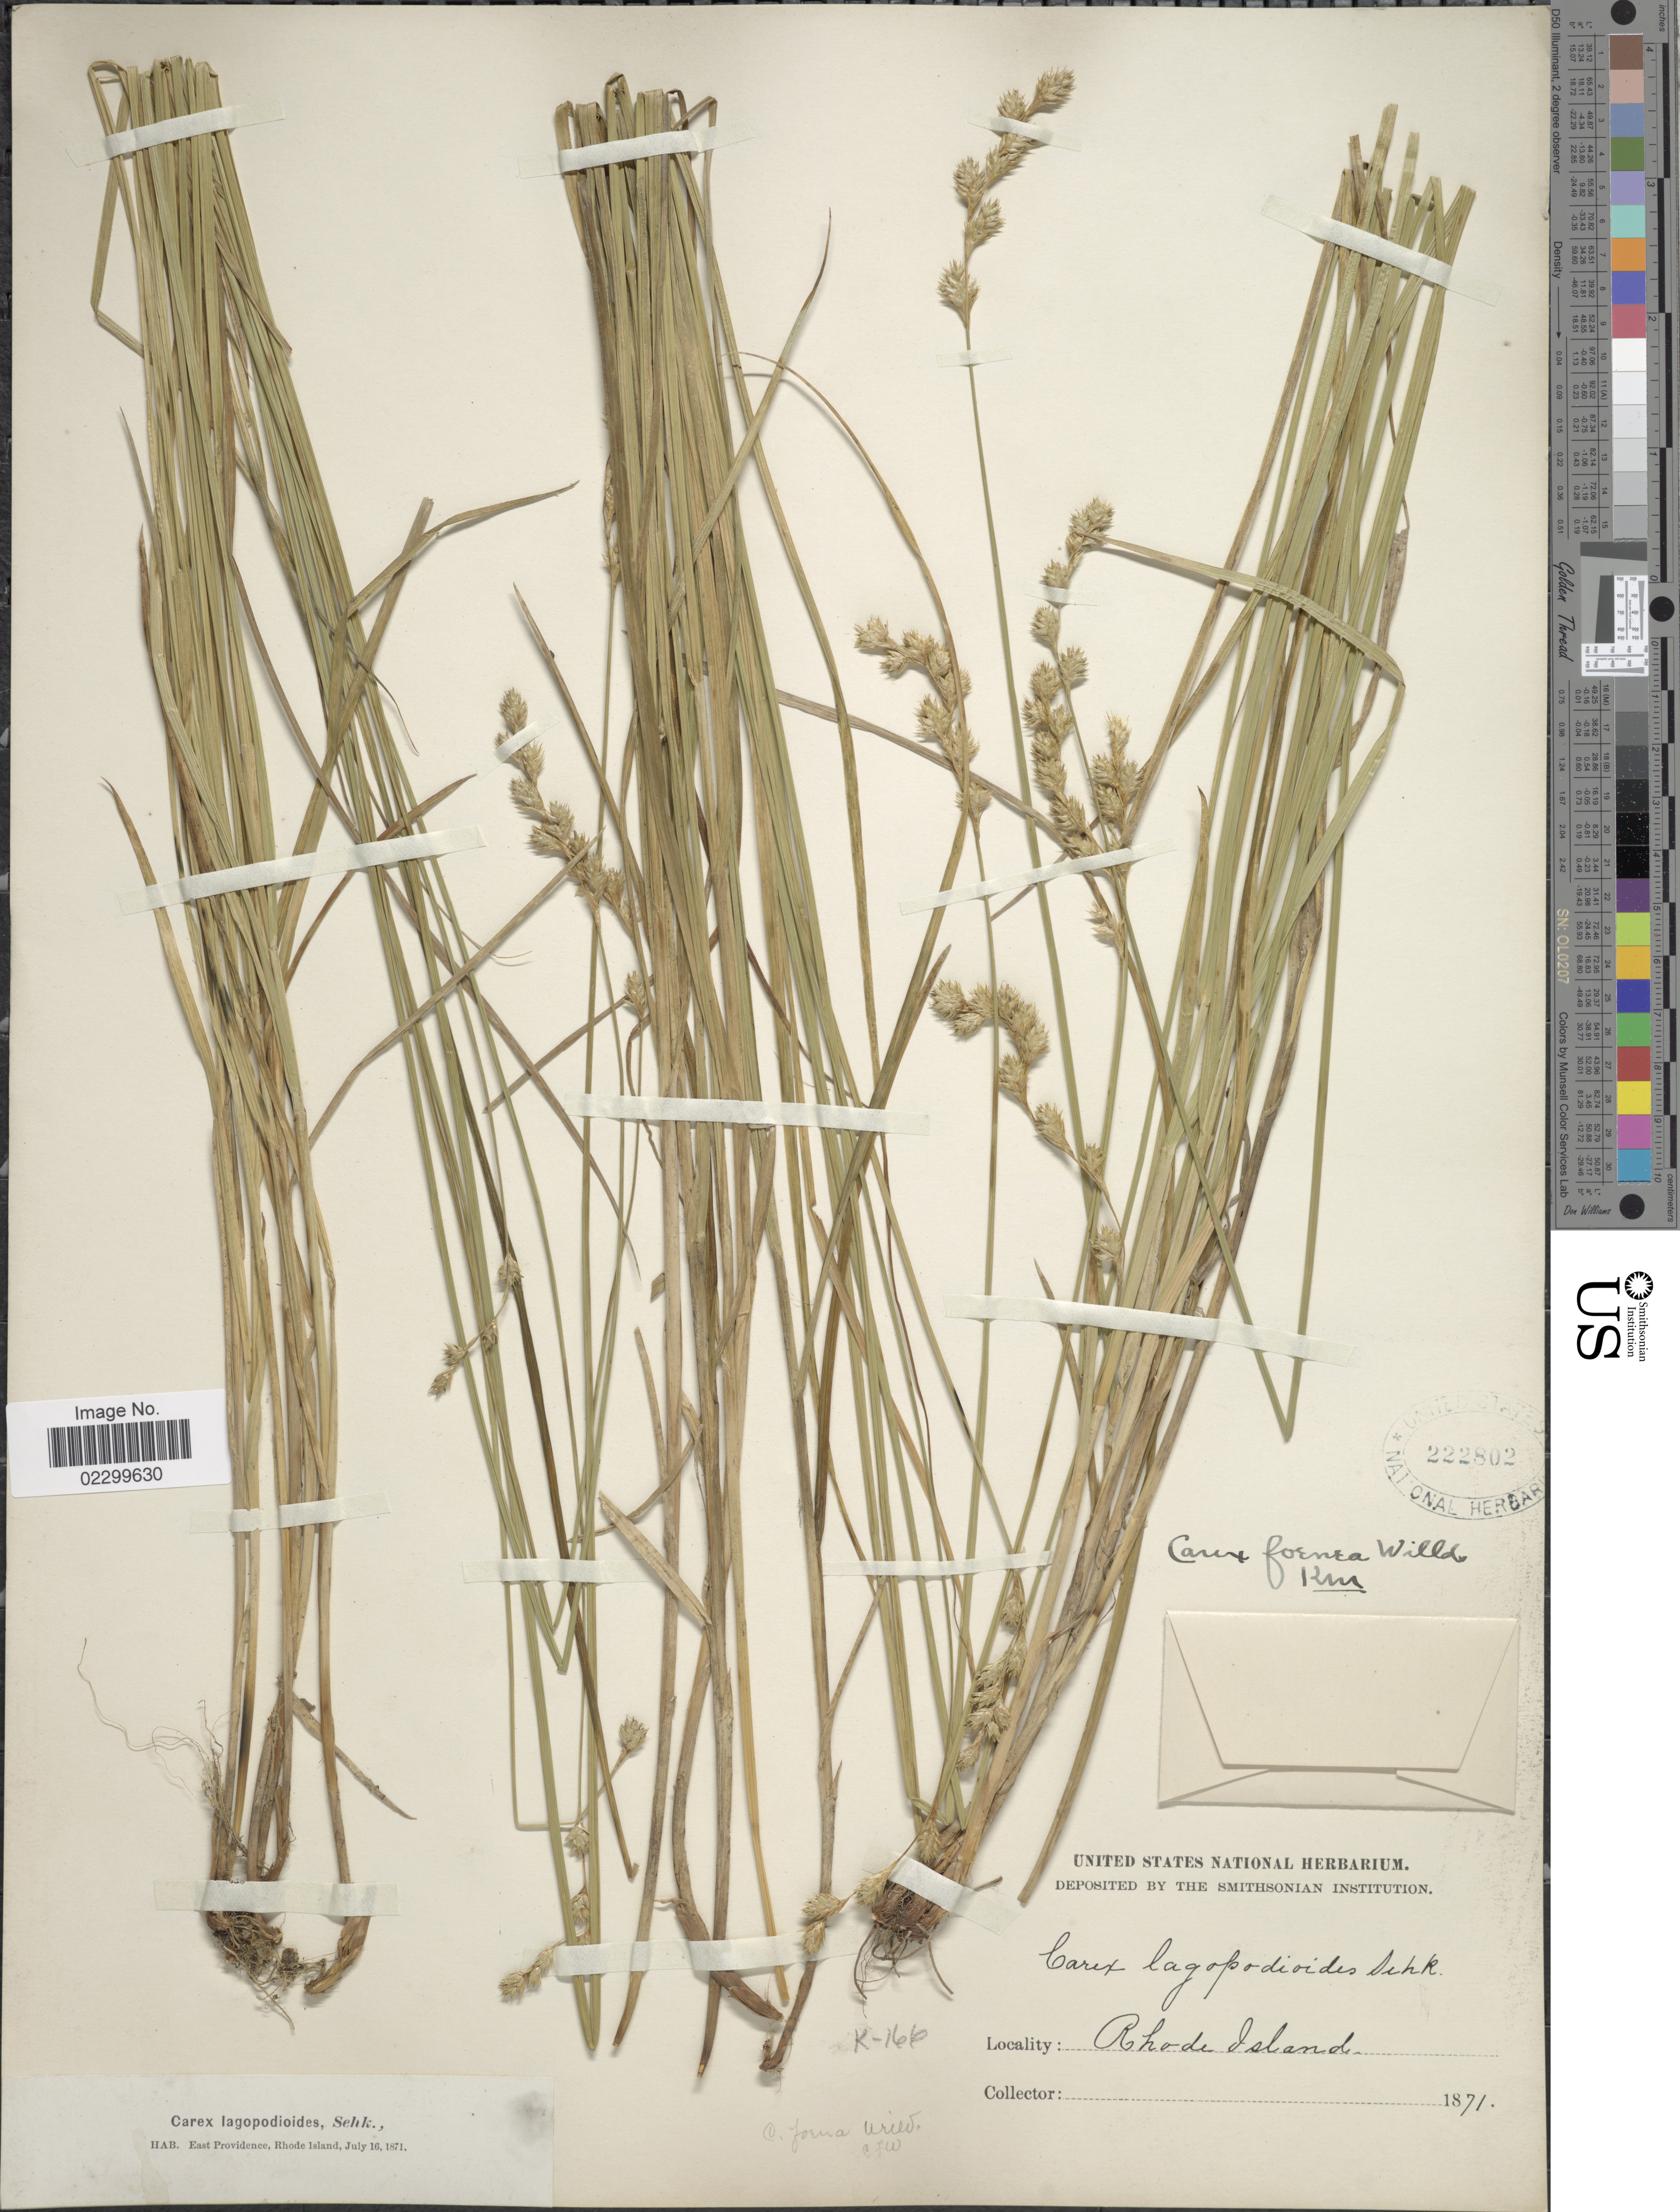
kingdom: Plantae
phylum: Tracheophyta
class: Liliopsida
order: Poales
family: Cyperaceae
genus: Carex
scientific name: Carex argyrantha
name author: Tuck. ex Boott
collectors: ex herb. United States National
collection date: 1871-07-16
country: United States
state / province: Rhode Island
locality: East Providence.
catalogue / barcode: US 222802